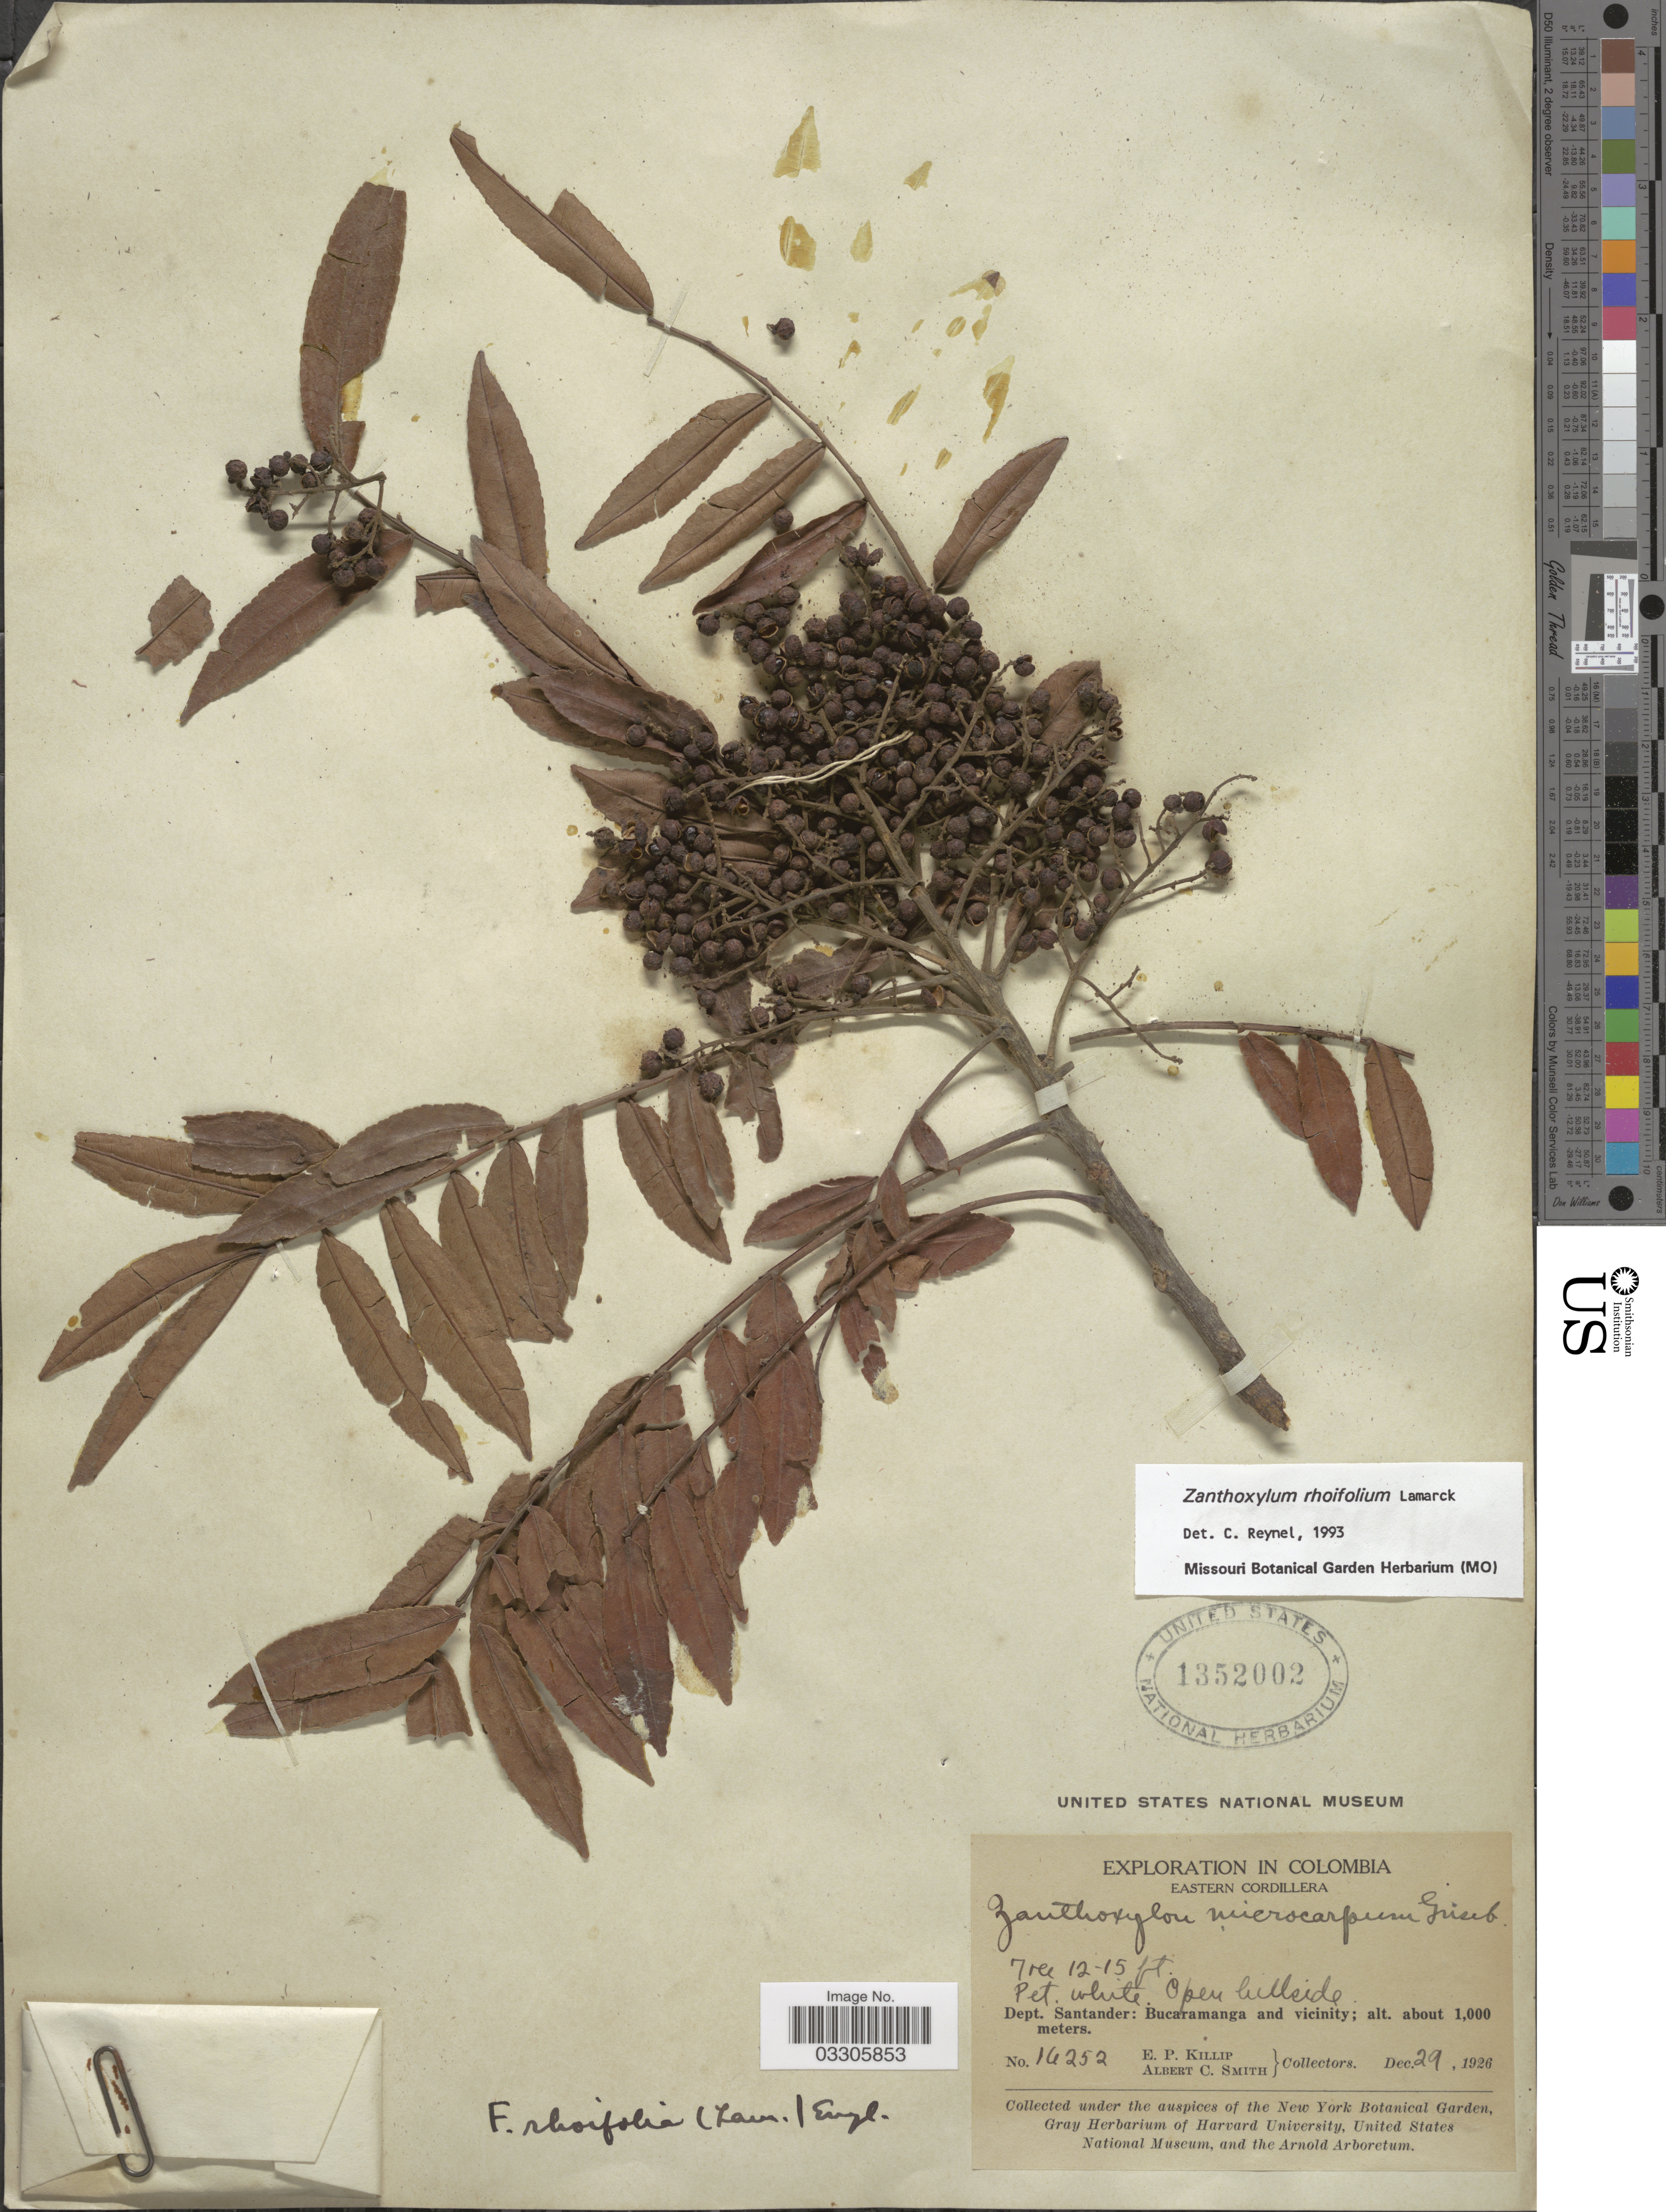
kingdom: Plantae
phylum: Tracheophyta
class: Magnoliopsida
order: Sapindales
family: Rutaceae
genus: Zanthoxylum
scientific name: Zanthoxylum rhoifolium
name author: Lam.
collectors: E. P. Killip & A. C. Smith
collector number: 14252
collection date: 1926-12-29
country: Colombia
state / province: Santander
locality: Eastern Cordillera, Dept. Santander: Bucaramanga and vicinity.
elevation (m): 1000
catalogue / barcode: US 1352002